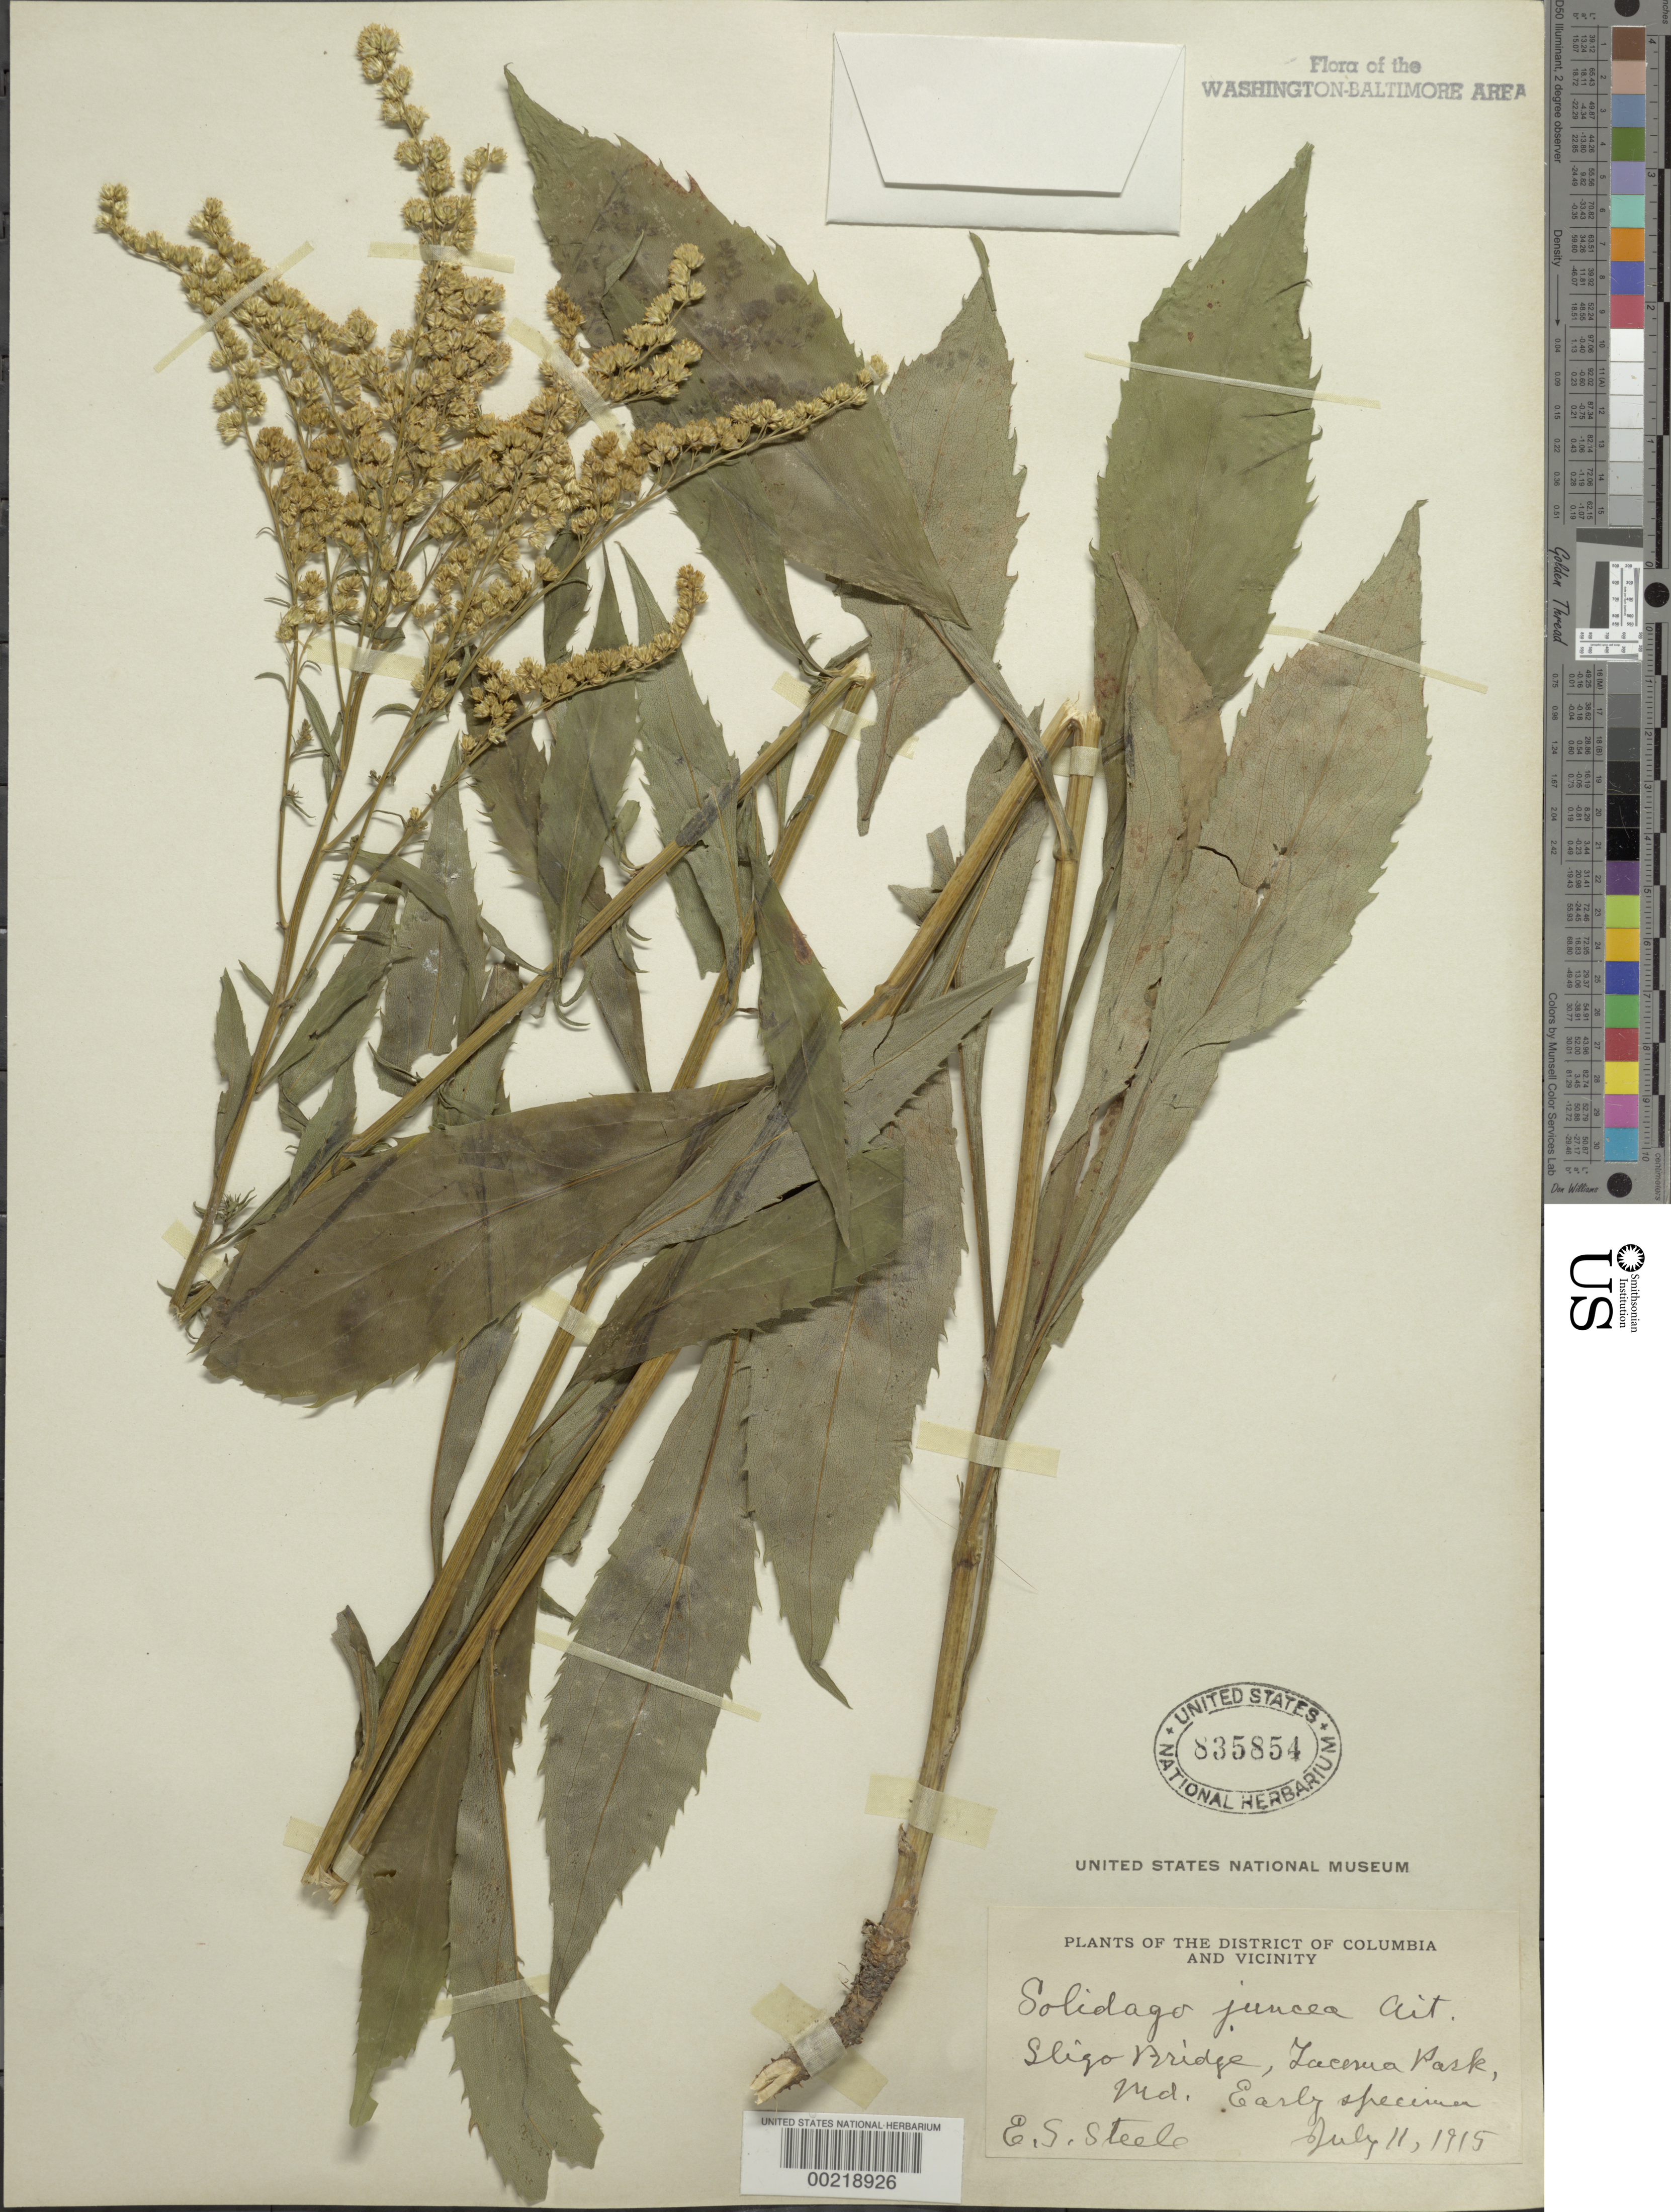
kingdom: Plantae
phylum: Tracheophyta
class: Magnoliopsida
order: Asterales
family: Asteraceae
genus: Solidago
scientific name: Solidago juncea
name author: Aiton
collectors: E. Steele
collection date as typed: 11 Jul 1915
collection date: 1915-07-11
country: United States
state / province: Maryland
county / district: Montgomery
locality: Sligo Bridge, Takoma Park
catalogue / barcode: US 835854